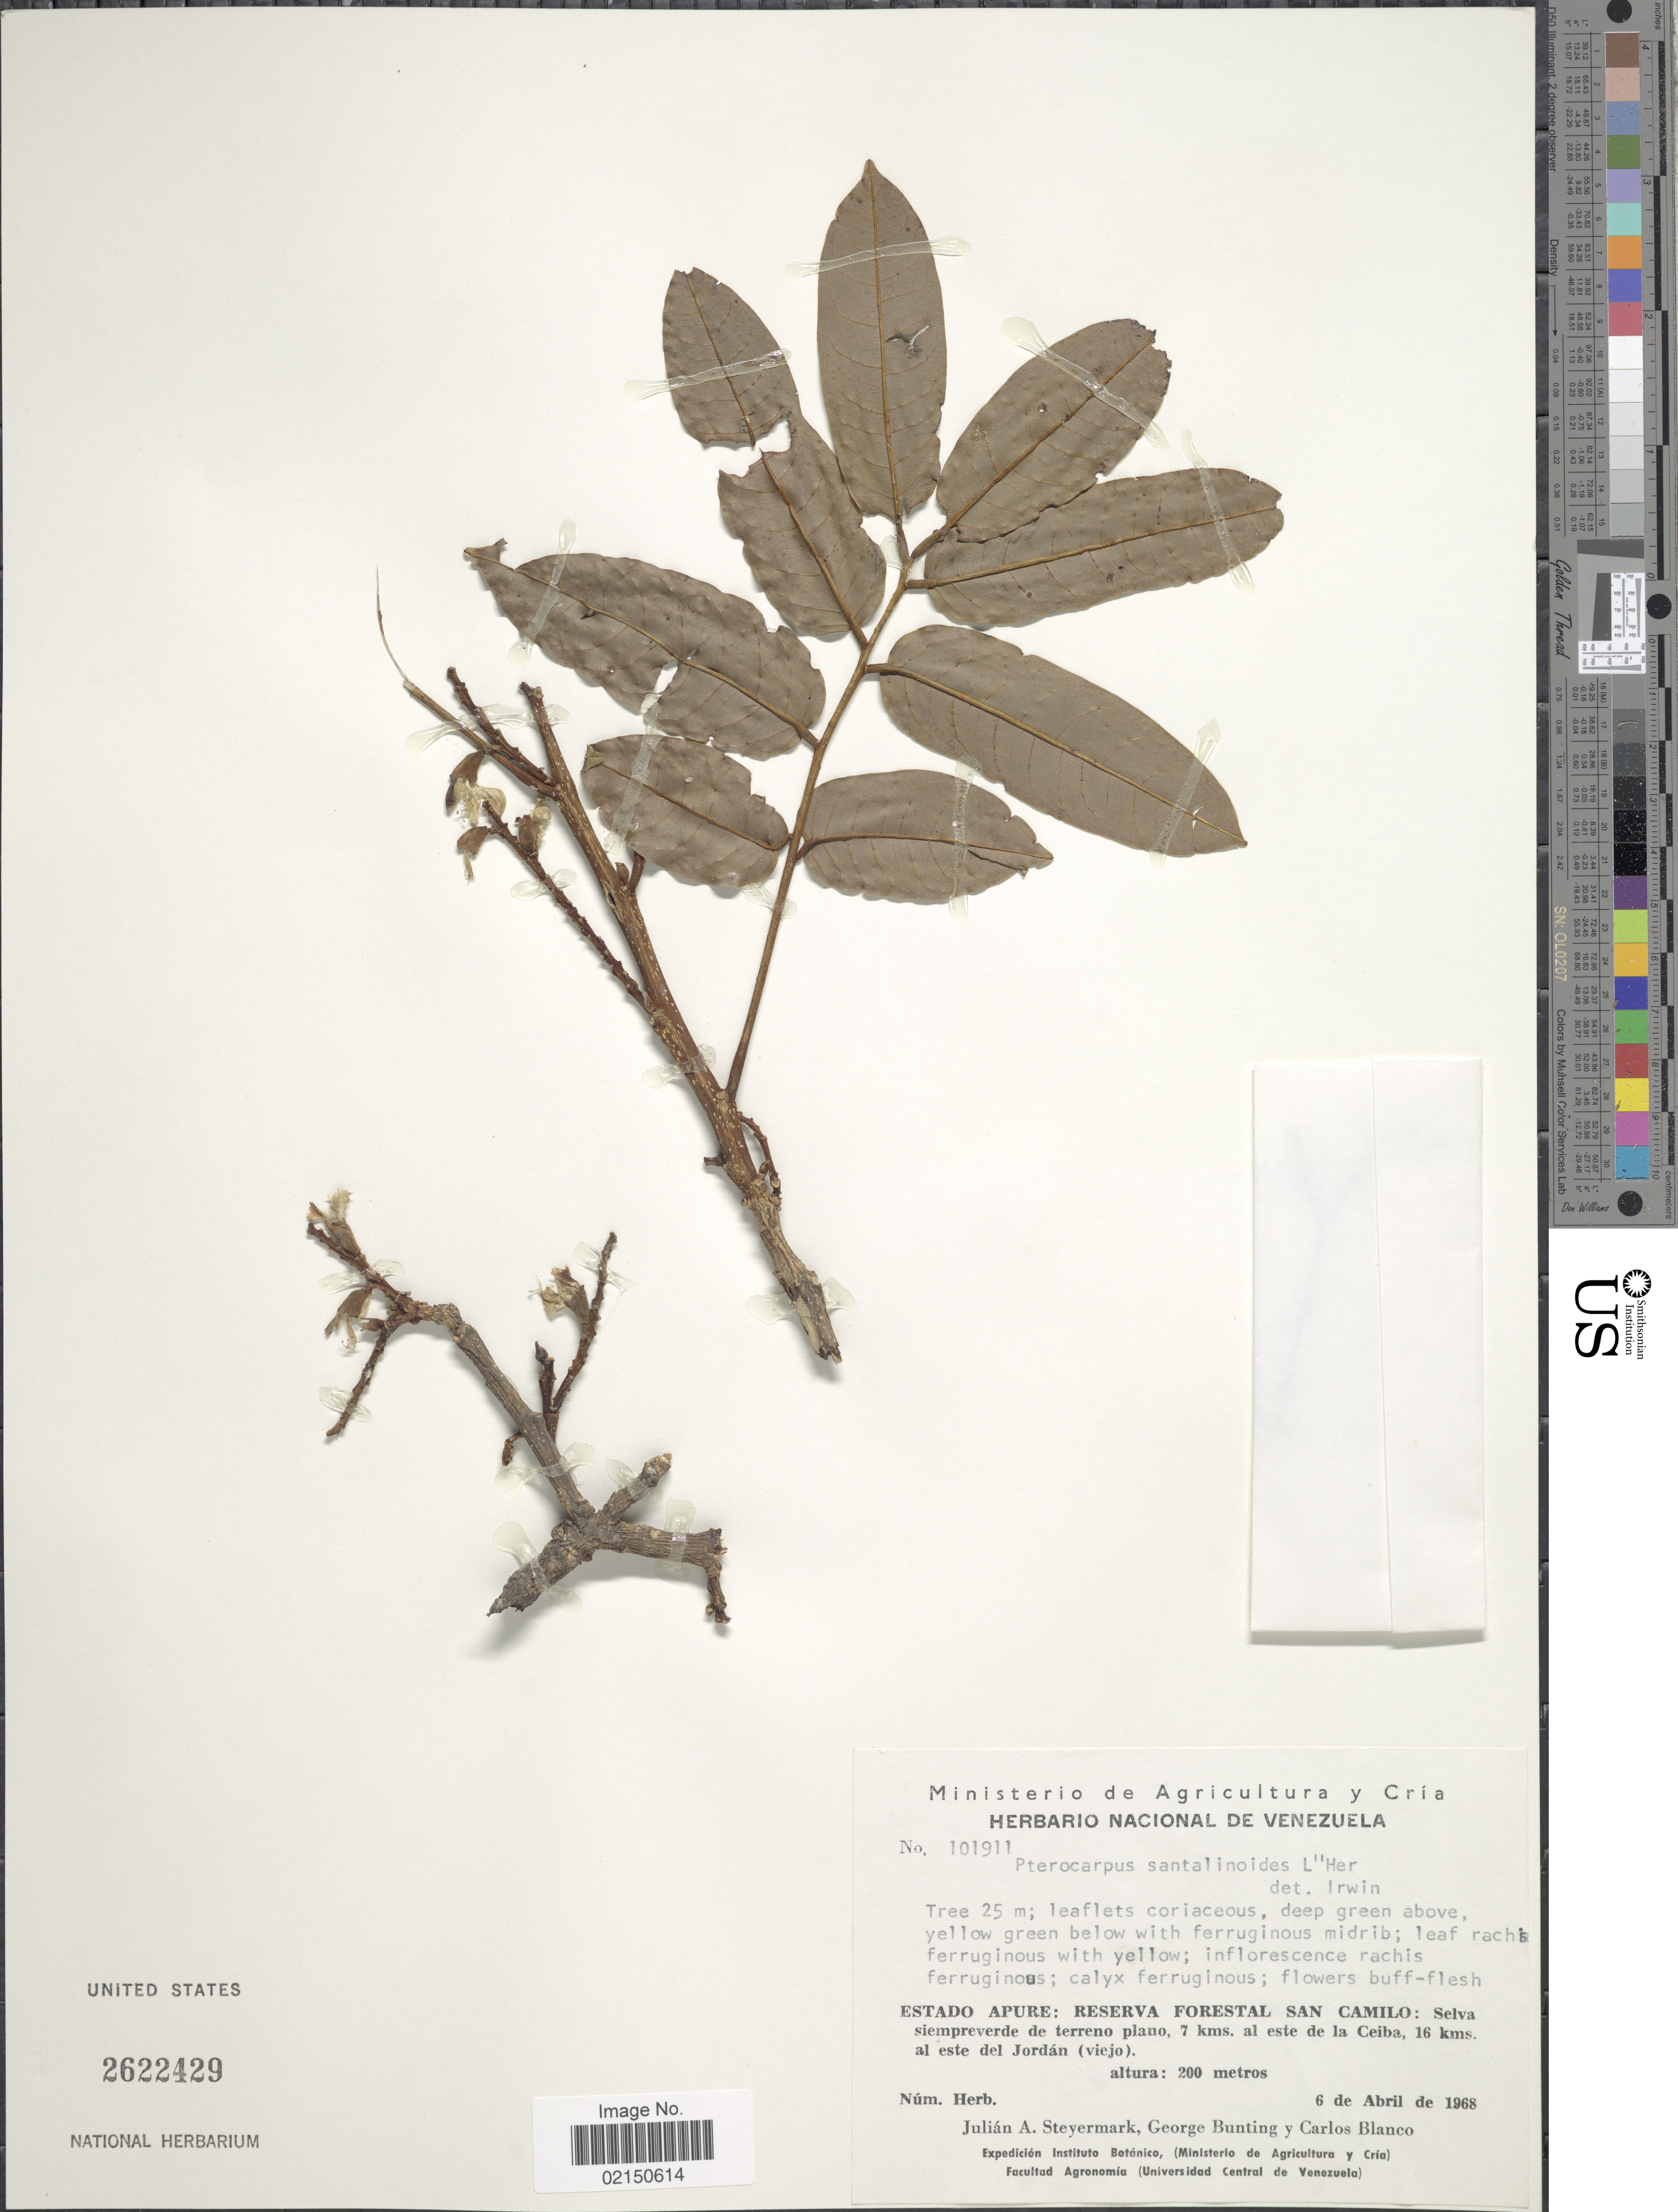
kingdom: Plantae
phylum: Tracheophyta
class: Magnoliopsida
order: Fabales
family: Fabaceae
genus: Pterocarpus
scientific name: Pterocarpus santalinoides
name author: L'Hér. ex DC.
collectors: J. Steyermark, G. S. Bunting & C. Blanco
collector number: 101911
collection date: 1968-04-06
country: Venezuela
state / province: Apure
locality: Reserva Forestal San Camilo: Selva siempreverde de terreno plano, 7 kms. al este de la Ceiba, 16 kms al este del Jordan (viejo)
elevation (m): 200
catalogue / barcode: US 2622429